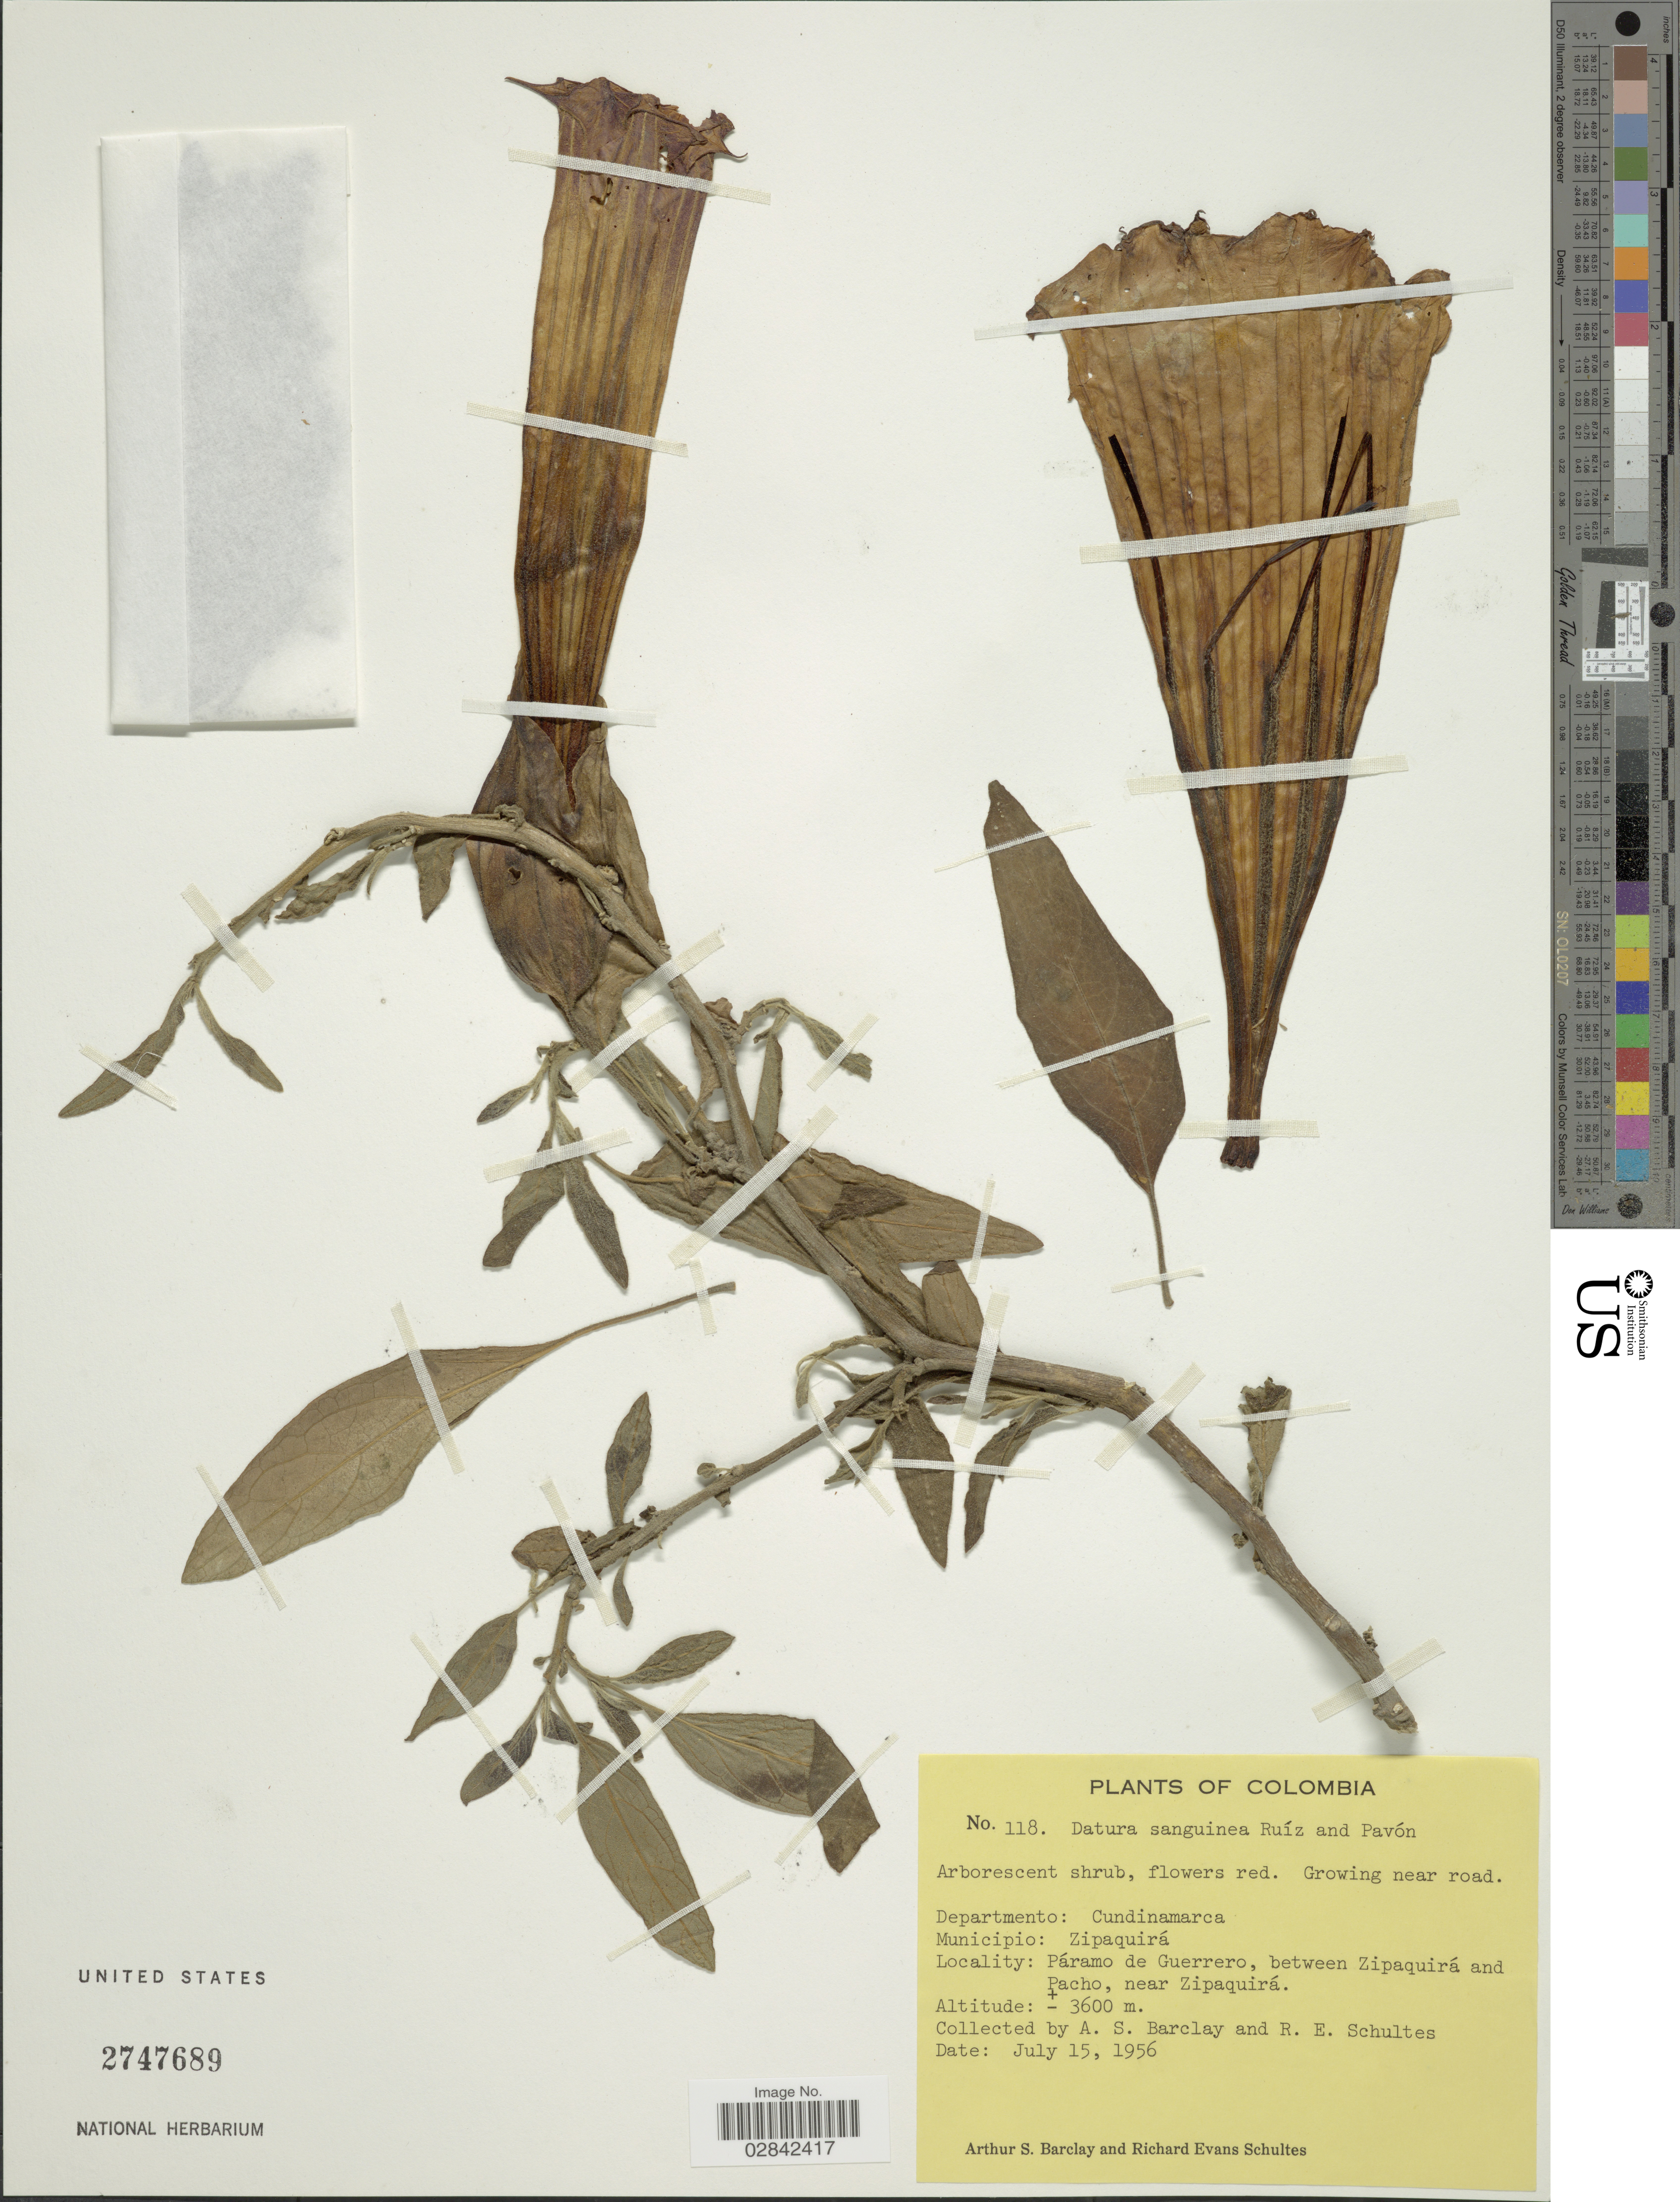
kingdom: Plantae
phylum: Tracheophyta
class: Magnoliopsida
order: Solanales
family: Solanaceae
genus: Brugmansia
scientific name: Brugmansia sanguinea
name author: (Ruiz & Pav.) D. Don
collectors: A. S. Barclay & R. E. Schultes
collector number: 118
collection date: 1956-07-15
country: Colombia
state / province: Cundinamarca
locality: Departmento: Cundinamarca, Municipio: Zipaquirá, Páramo de Guerrero, between Zipaquirá and Pacho, near Zipaquirá.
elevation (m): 3600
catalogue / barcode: US 2747689